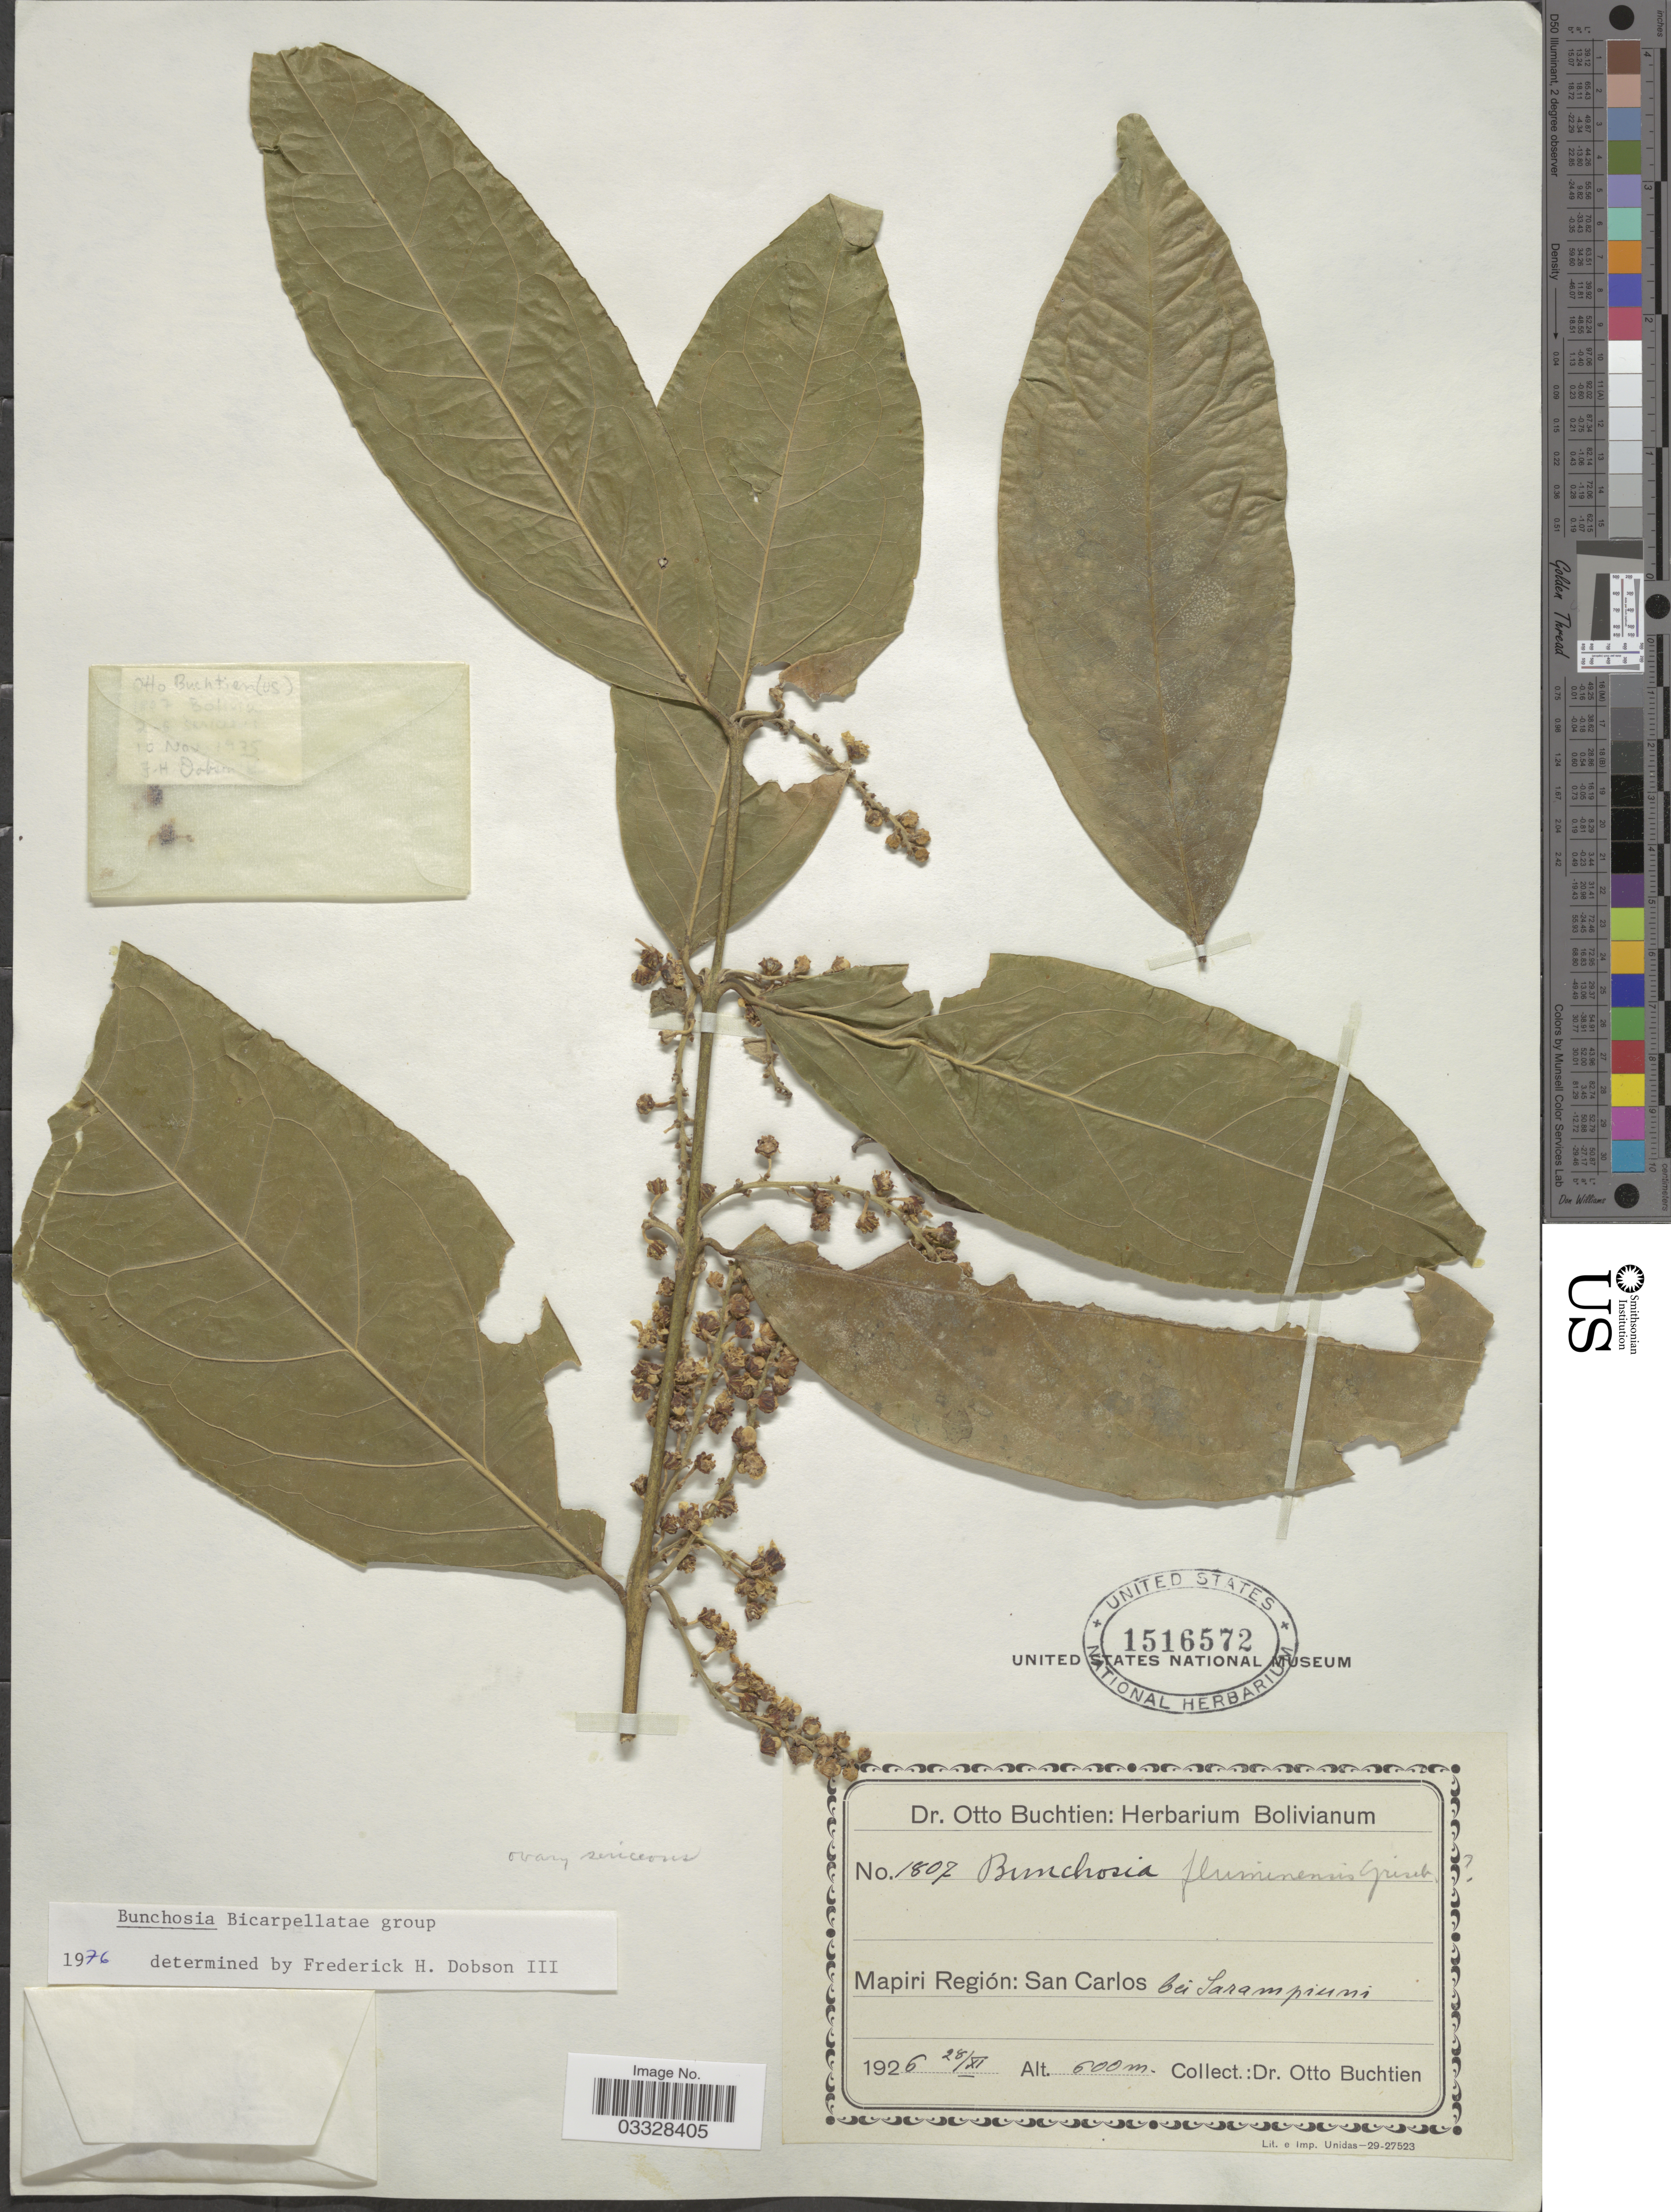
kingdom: Plantae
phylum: Tracheophyta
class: Magnoliopsida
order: Malpighiales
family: Malpighiaceae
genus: Bunchosia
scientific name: Bunchosia sp.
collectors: O. Buchtien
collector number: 1807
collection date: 1926-11-28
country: Bolivia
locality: Mapiri Región: San Carlos bei Sarampiuni.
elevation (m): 600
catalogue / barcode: US 1516572